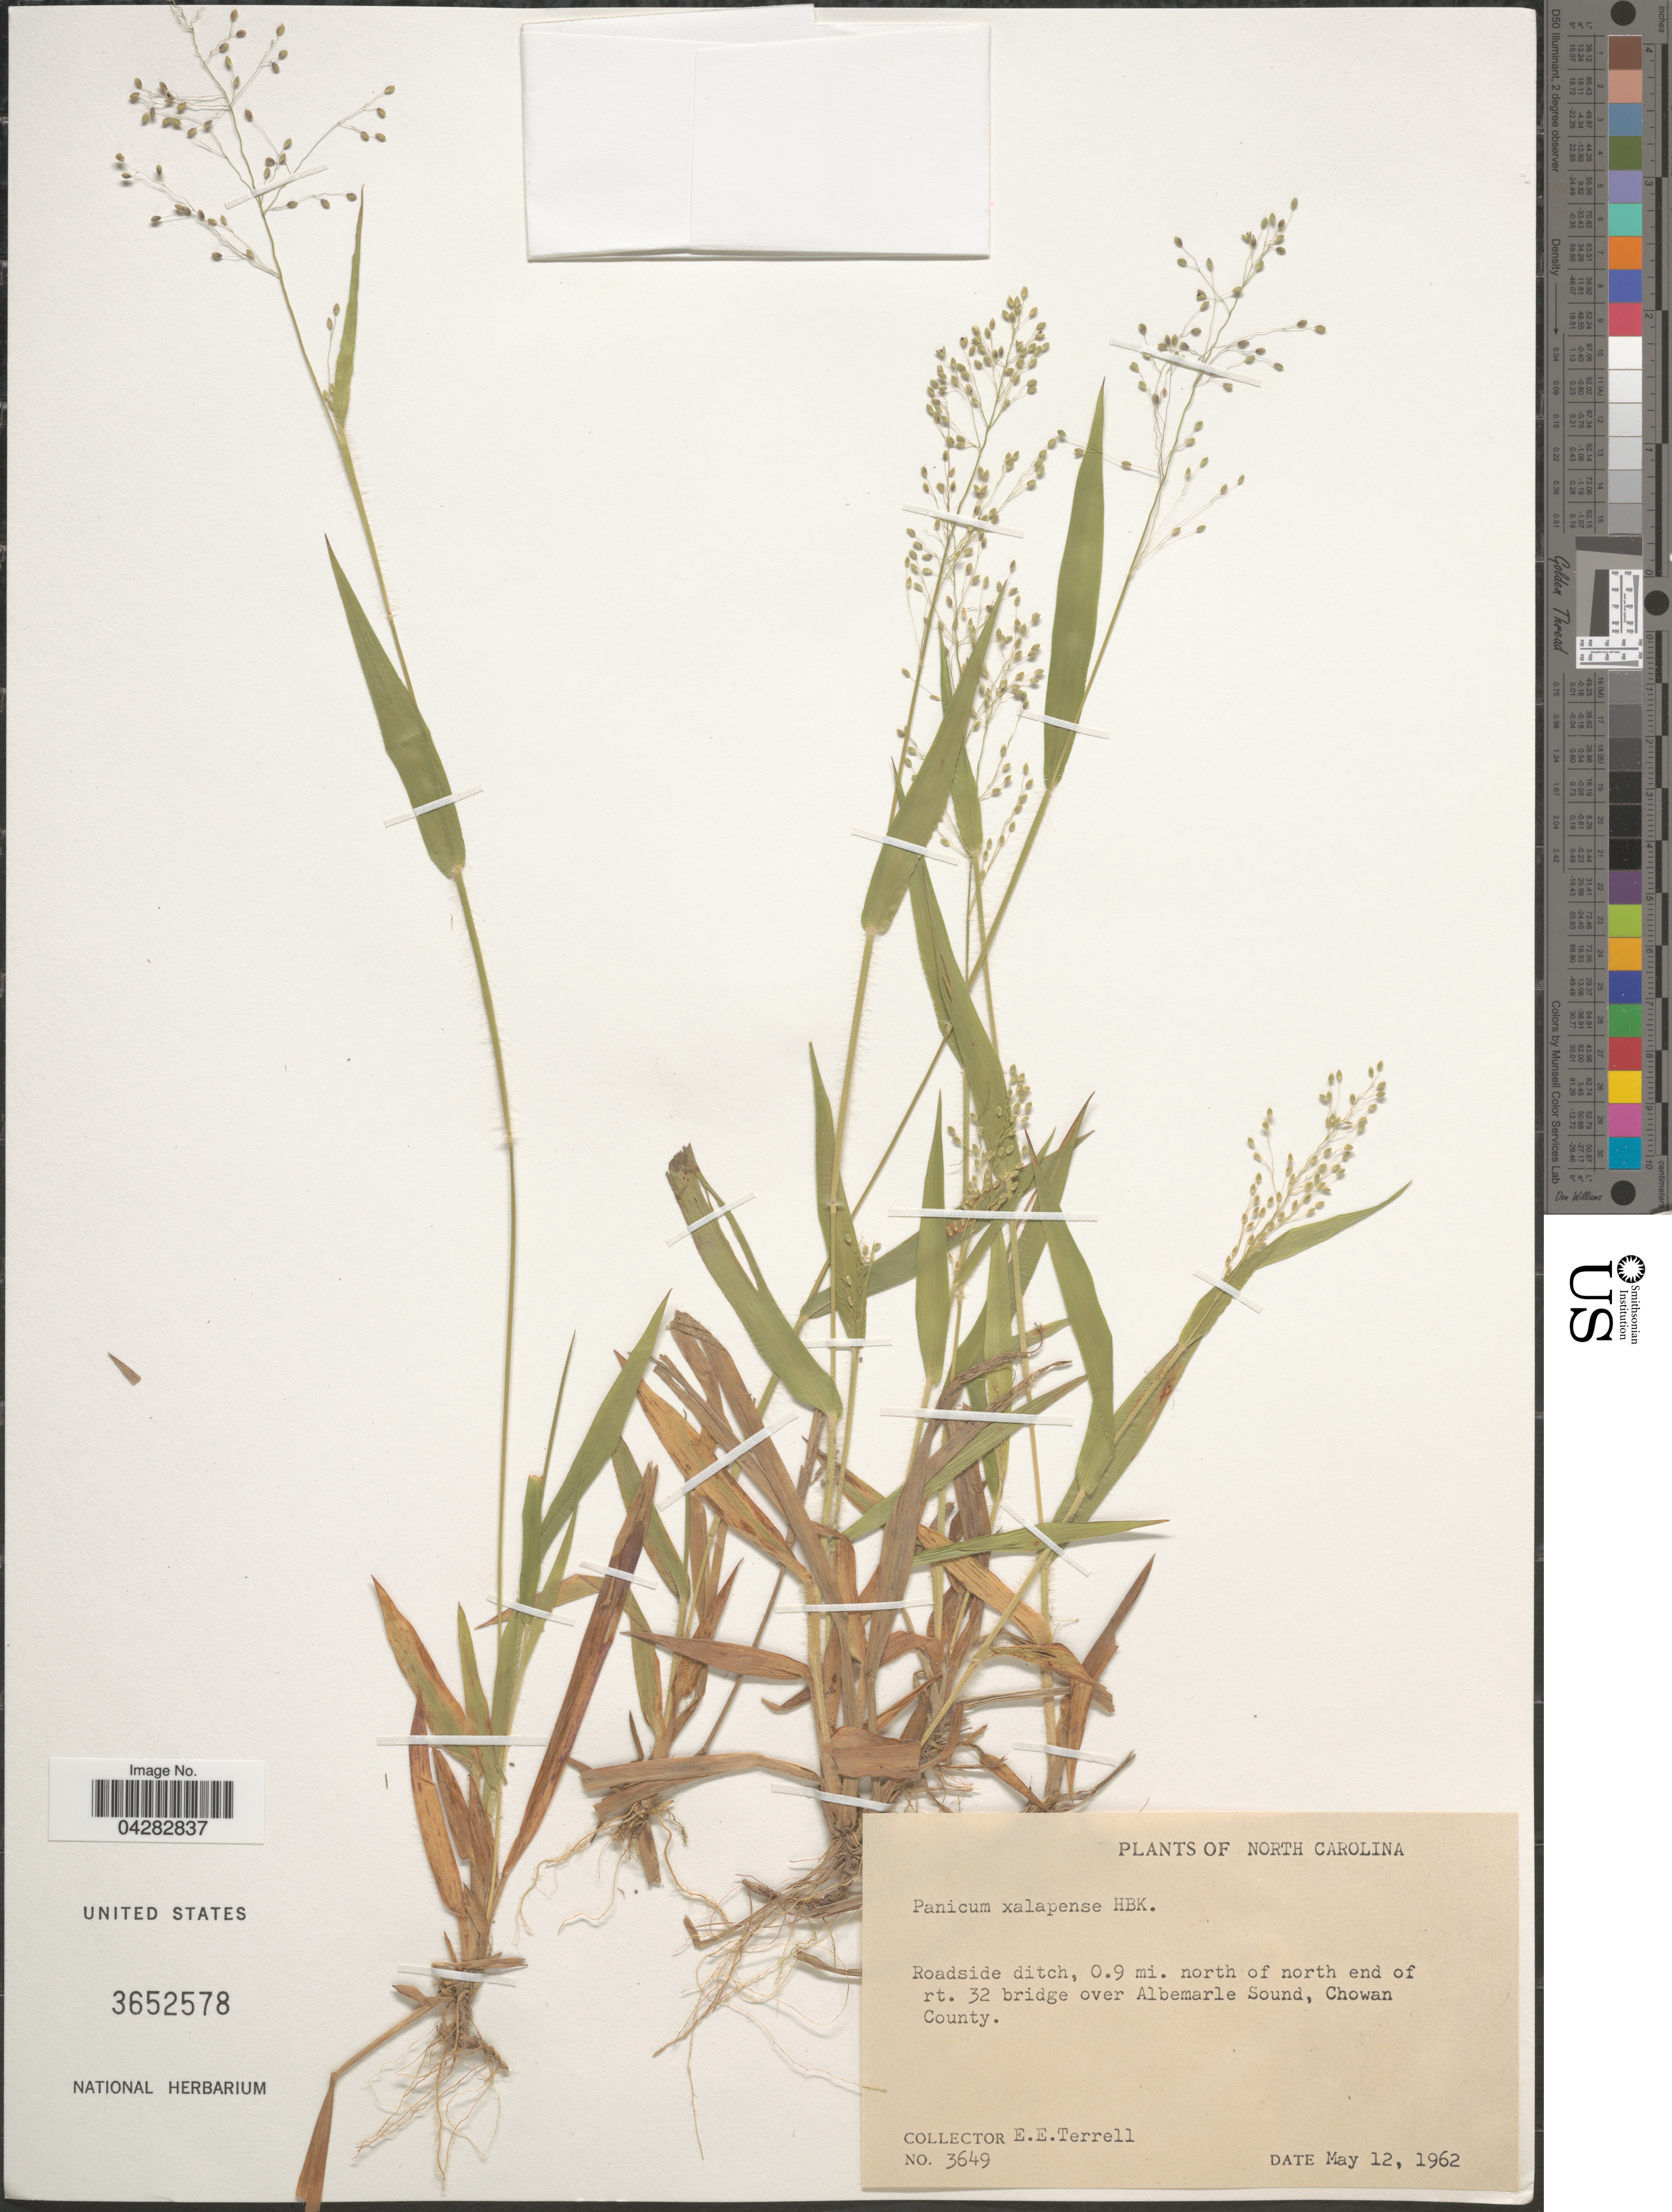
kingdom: Plantae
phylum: Tracheophyta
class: Liliopsida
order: Poales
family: Poaceae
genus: Dichanthelium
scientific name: Dichanthelium laxiflorum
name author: (Lam.) Gould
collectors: E. E. Terrell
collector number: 3649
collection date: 1962-05-12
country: United States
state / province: North Carolina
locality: Roadside ditch, 0.9 mi. north of north end of rt. 32 bridge over Albemarle Sound, Chowan County.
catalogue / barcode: US 3652578